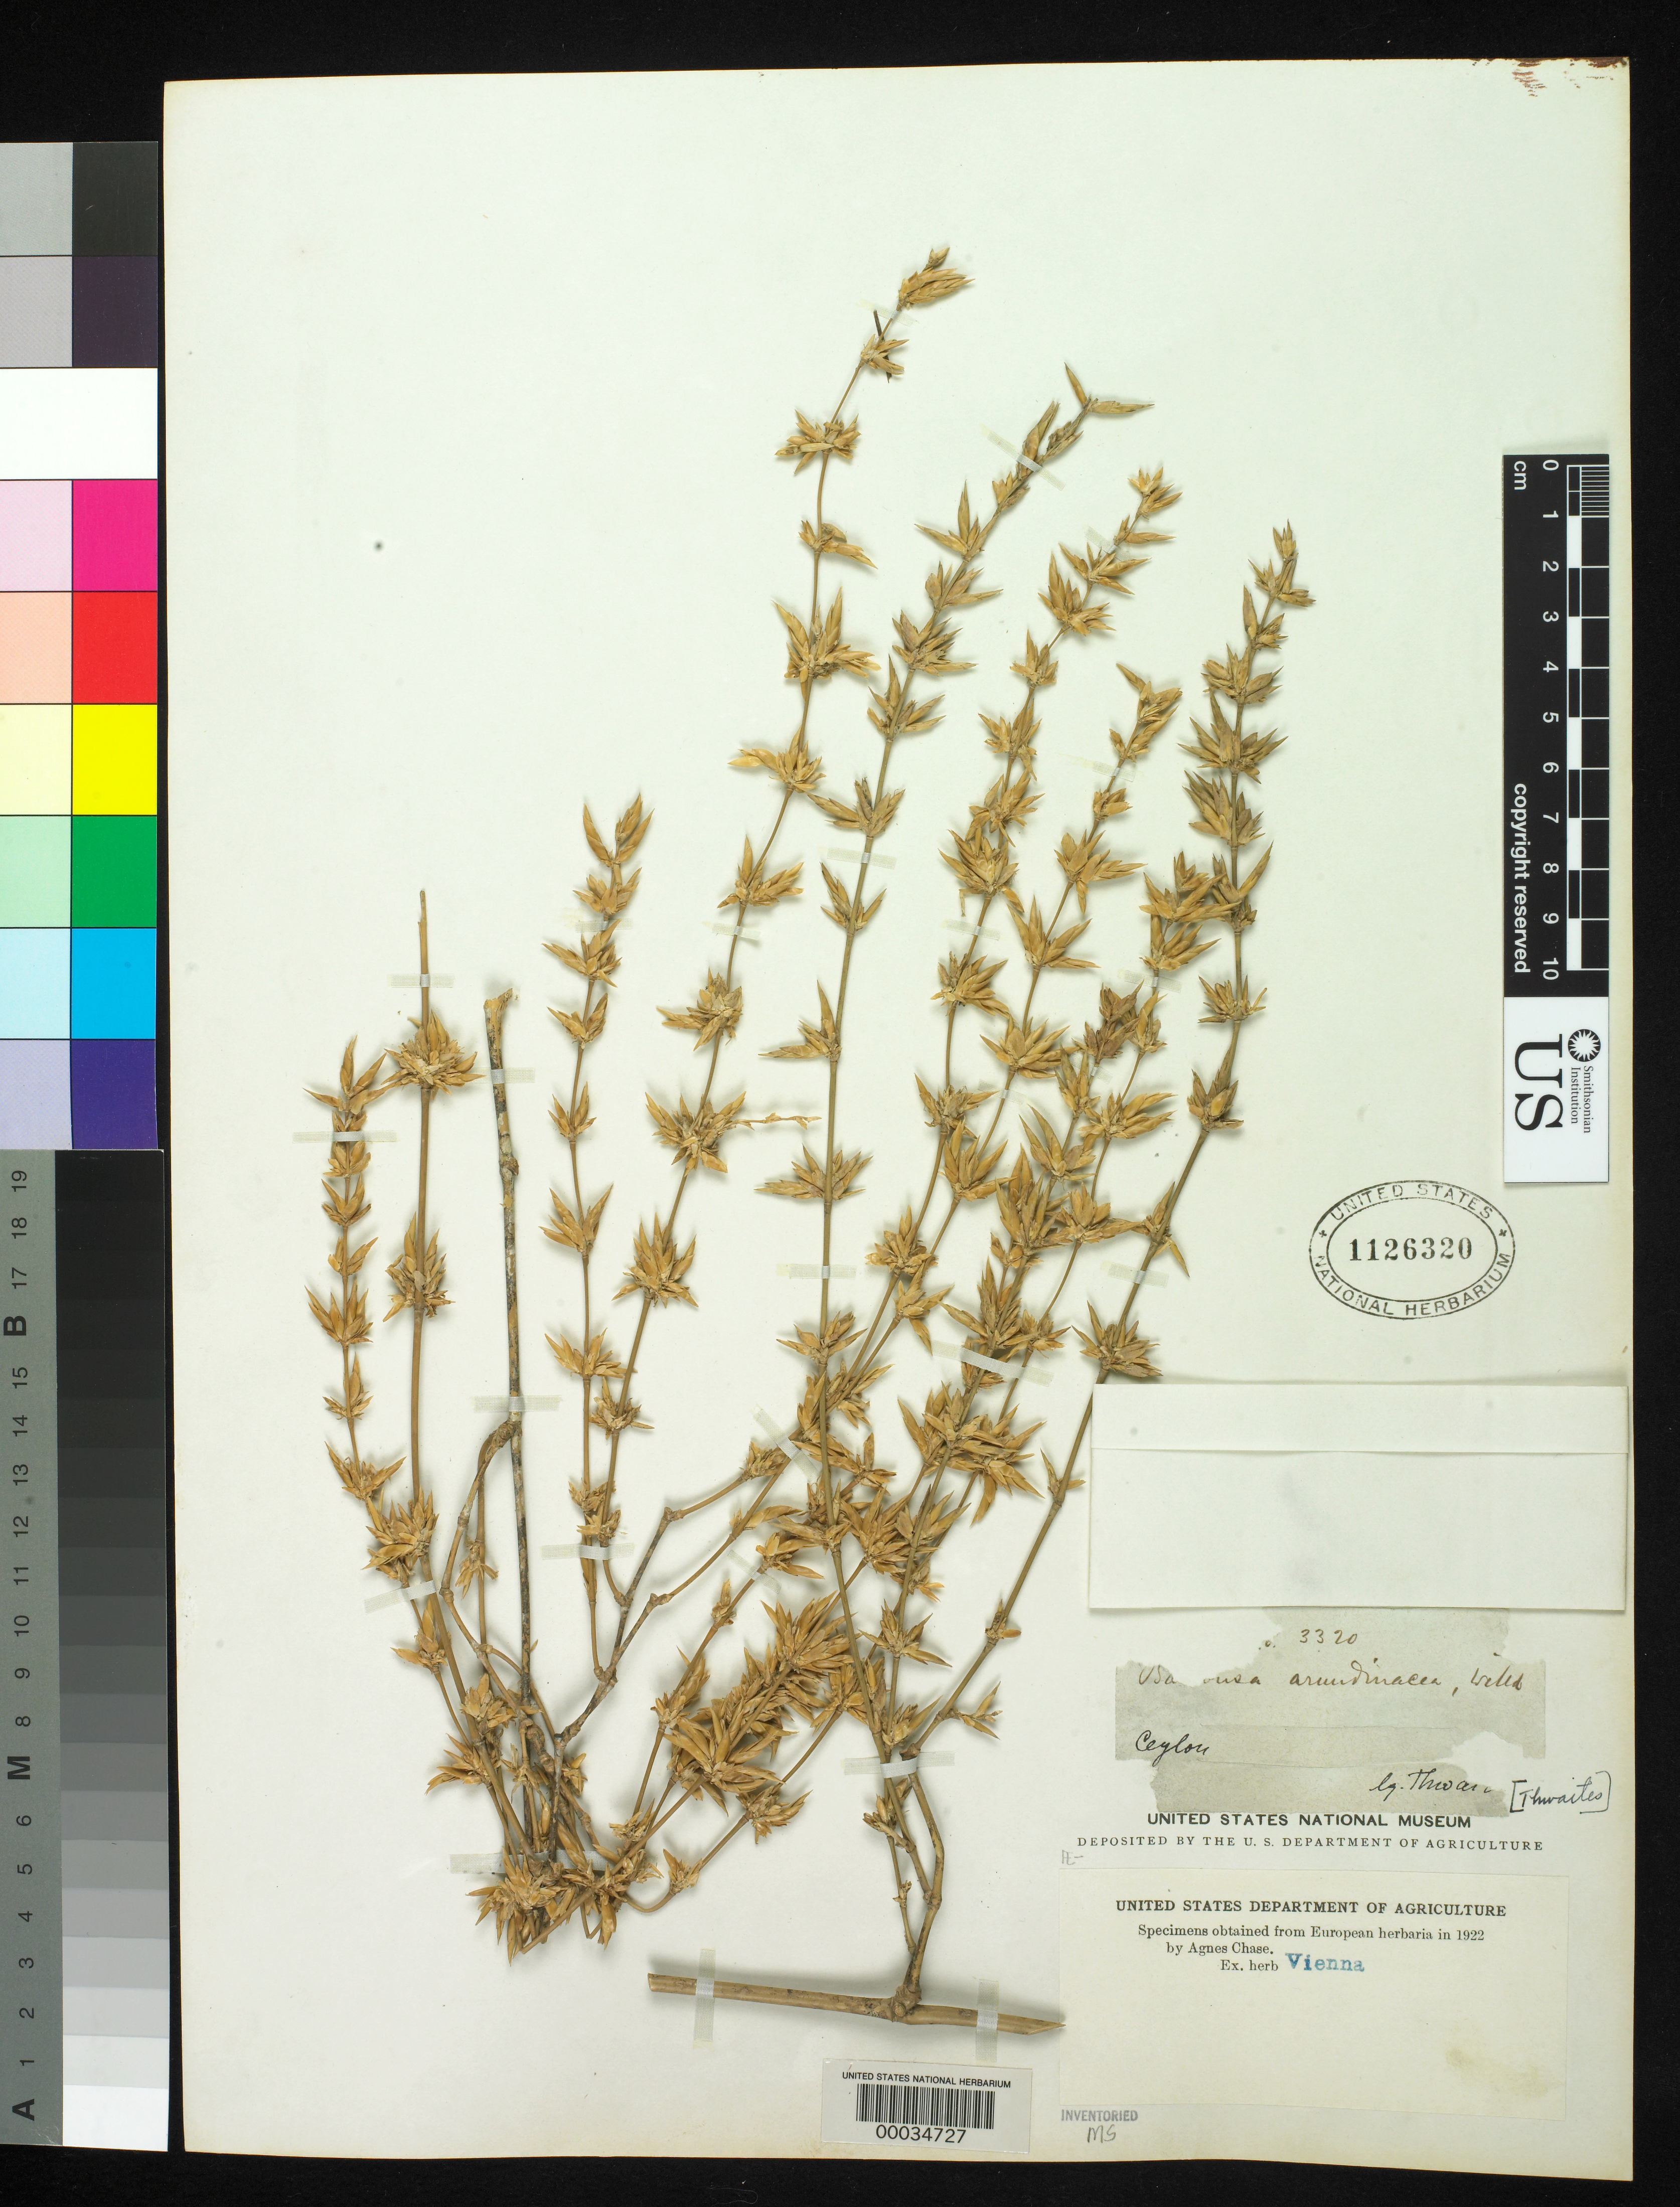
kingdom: Plantae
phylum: Tracheophyta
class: Liliopsida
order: Poales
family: Poaceae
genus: Bambusa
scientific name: Bambusa bambos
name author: (L.) Voss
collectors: G. H. K. Thwaites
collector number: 3320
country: Sri Lanka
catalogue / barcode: US 1126320